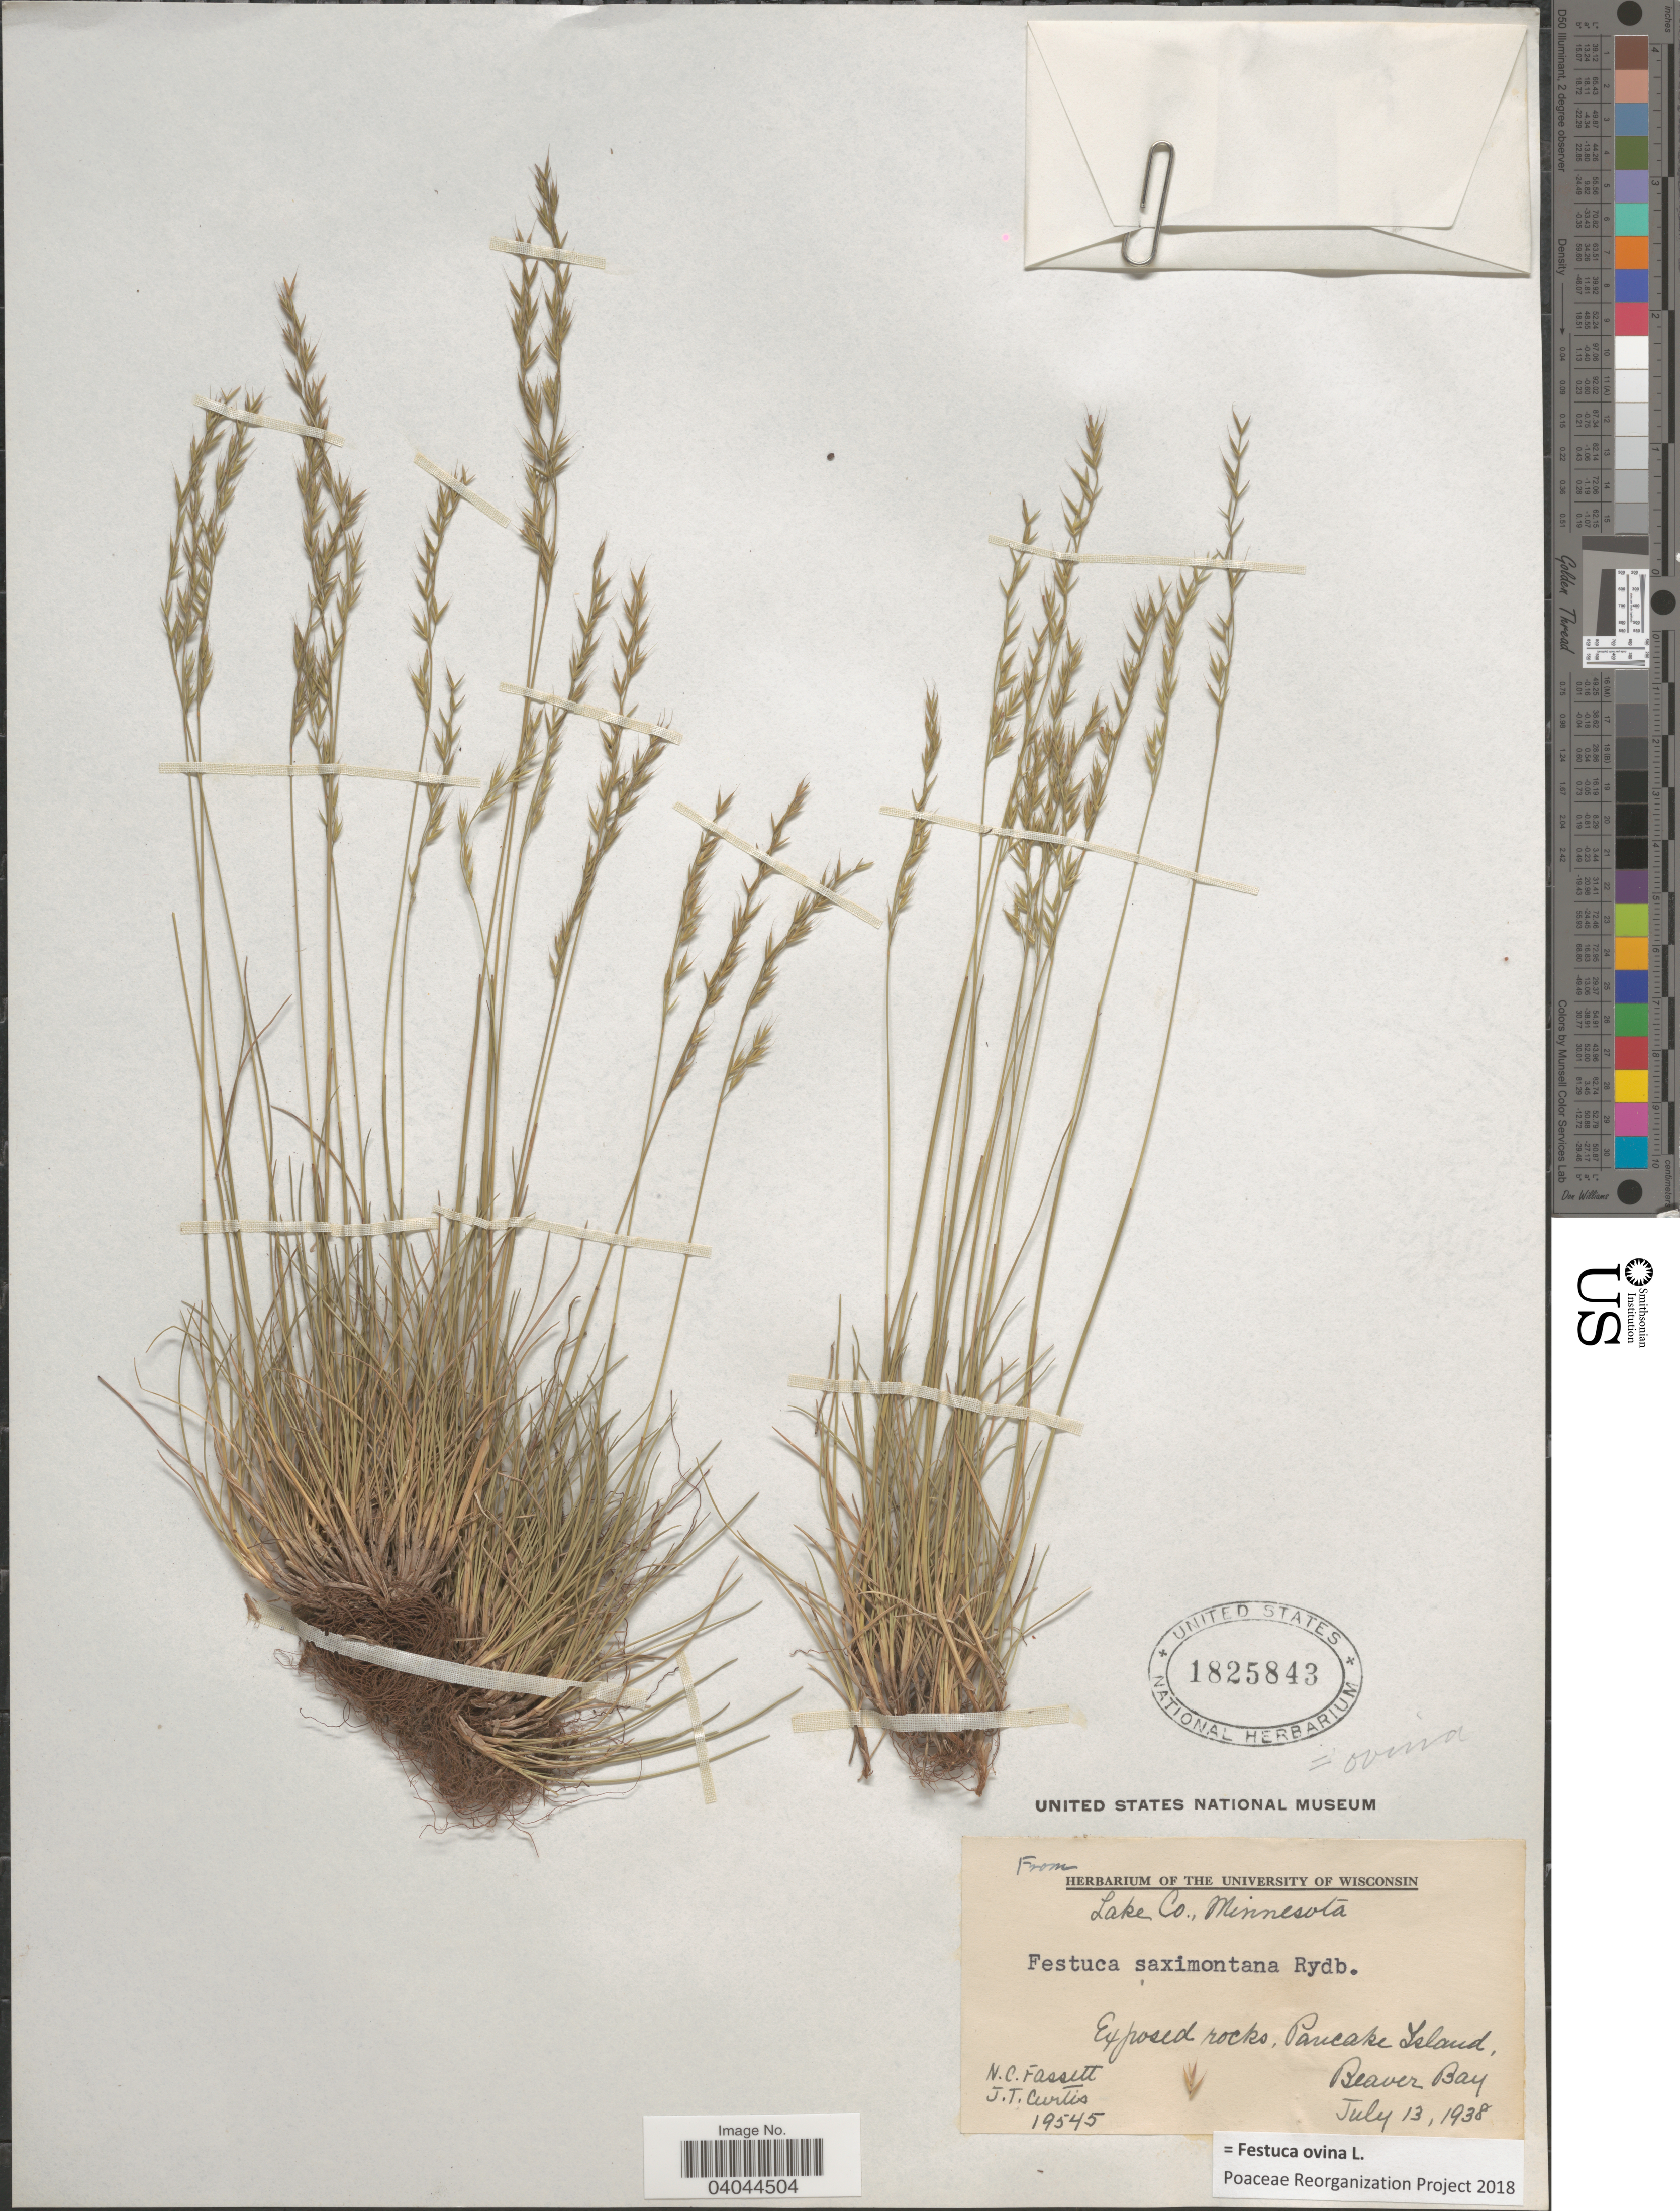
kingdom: Plantae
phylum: Tracheophyta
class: Liliopsida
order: Poales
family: Poaceae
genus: Festuca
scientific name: Festuca ovina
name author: L.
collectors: N. C. Fassett & J. Curtis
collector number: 19545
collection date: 1938-07-13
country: United States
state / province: Minnesota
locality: Lake Co. Exposed rocks, Pancake Island. Beaver Bay.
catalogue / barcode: US 1825843